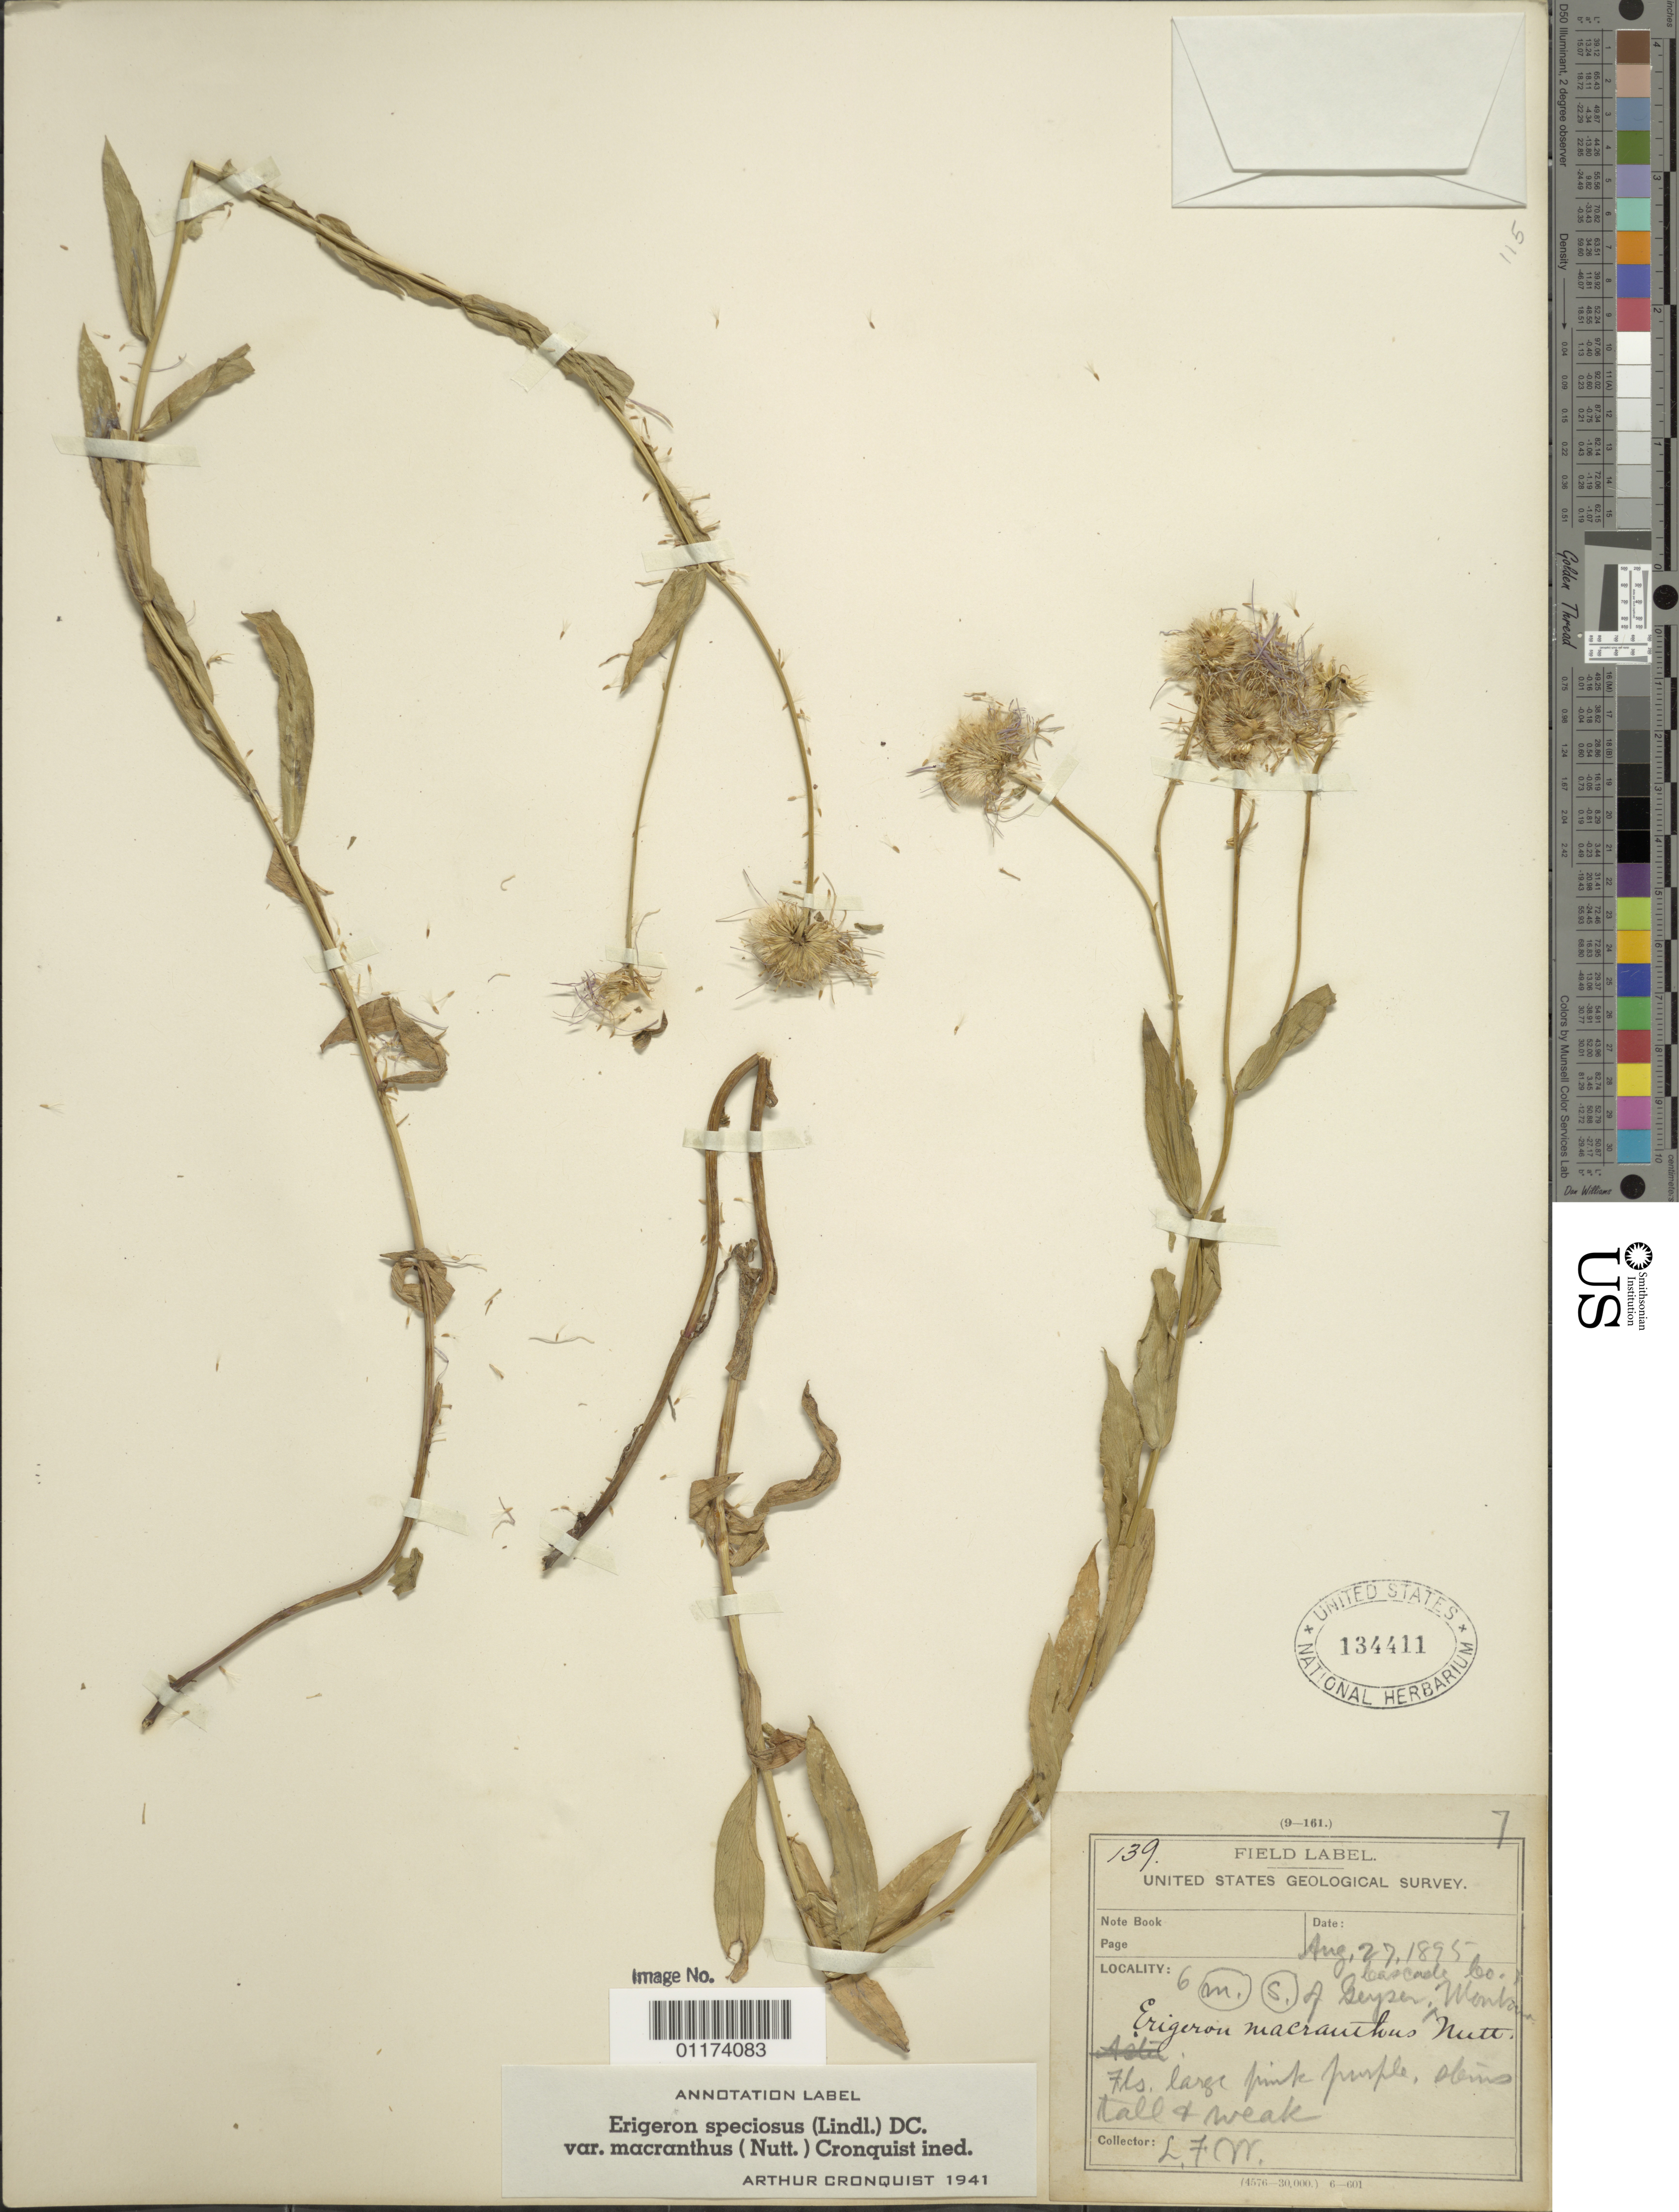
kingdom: Plantae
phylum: Tracheophyta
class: Magnoliopsida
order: Asterales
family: Asteraceae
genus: Erigeron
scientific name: Erigeron speciosus var. macranthus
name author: (Nutt.) Cronq.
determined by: Cronquist, A. J.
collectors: L. F. Ward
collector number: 139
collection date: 1895-08-27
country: United States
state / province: Montana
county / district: Judith Basin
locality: Geyser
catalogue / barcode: US 134411